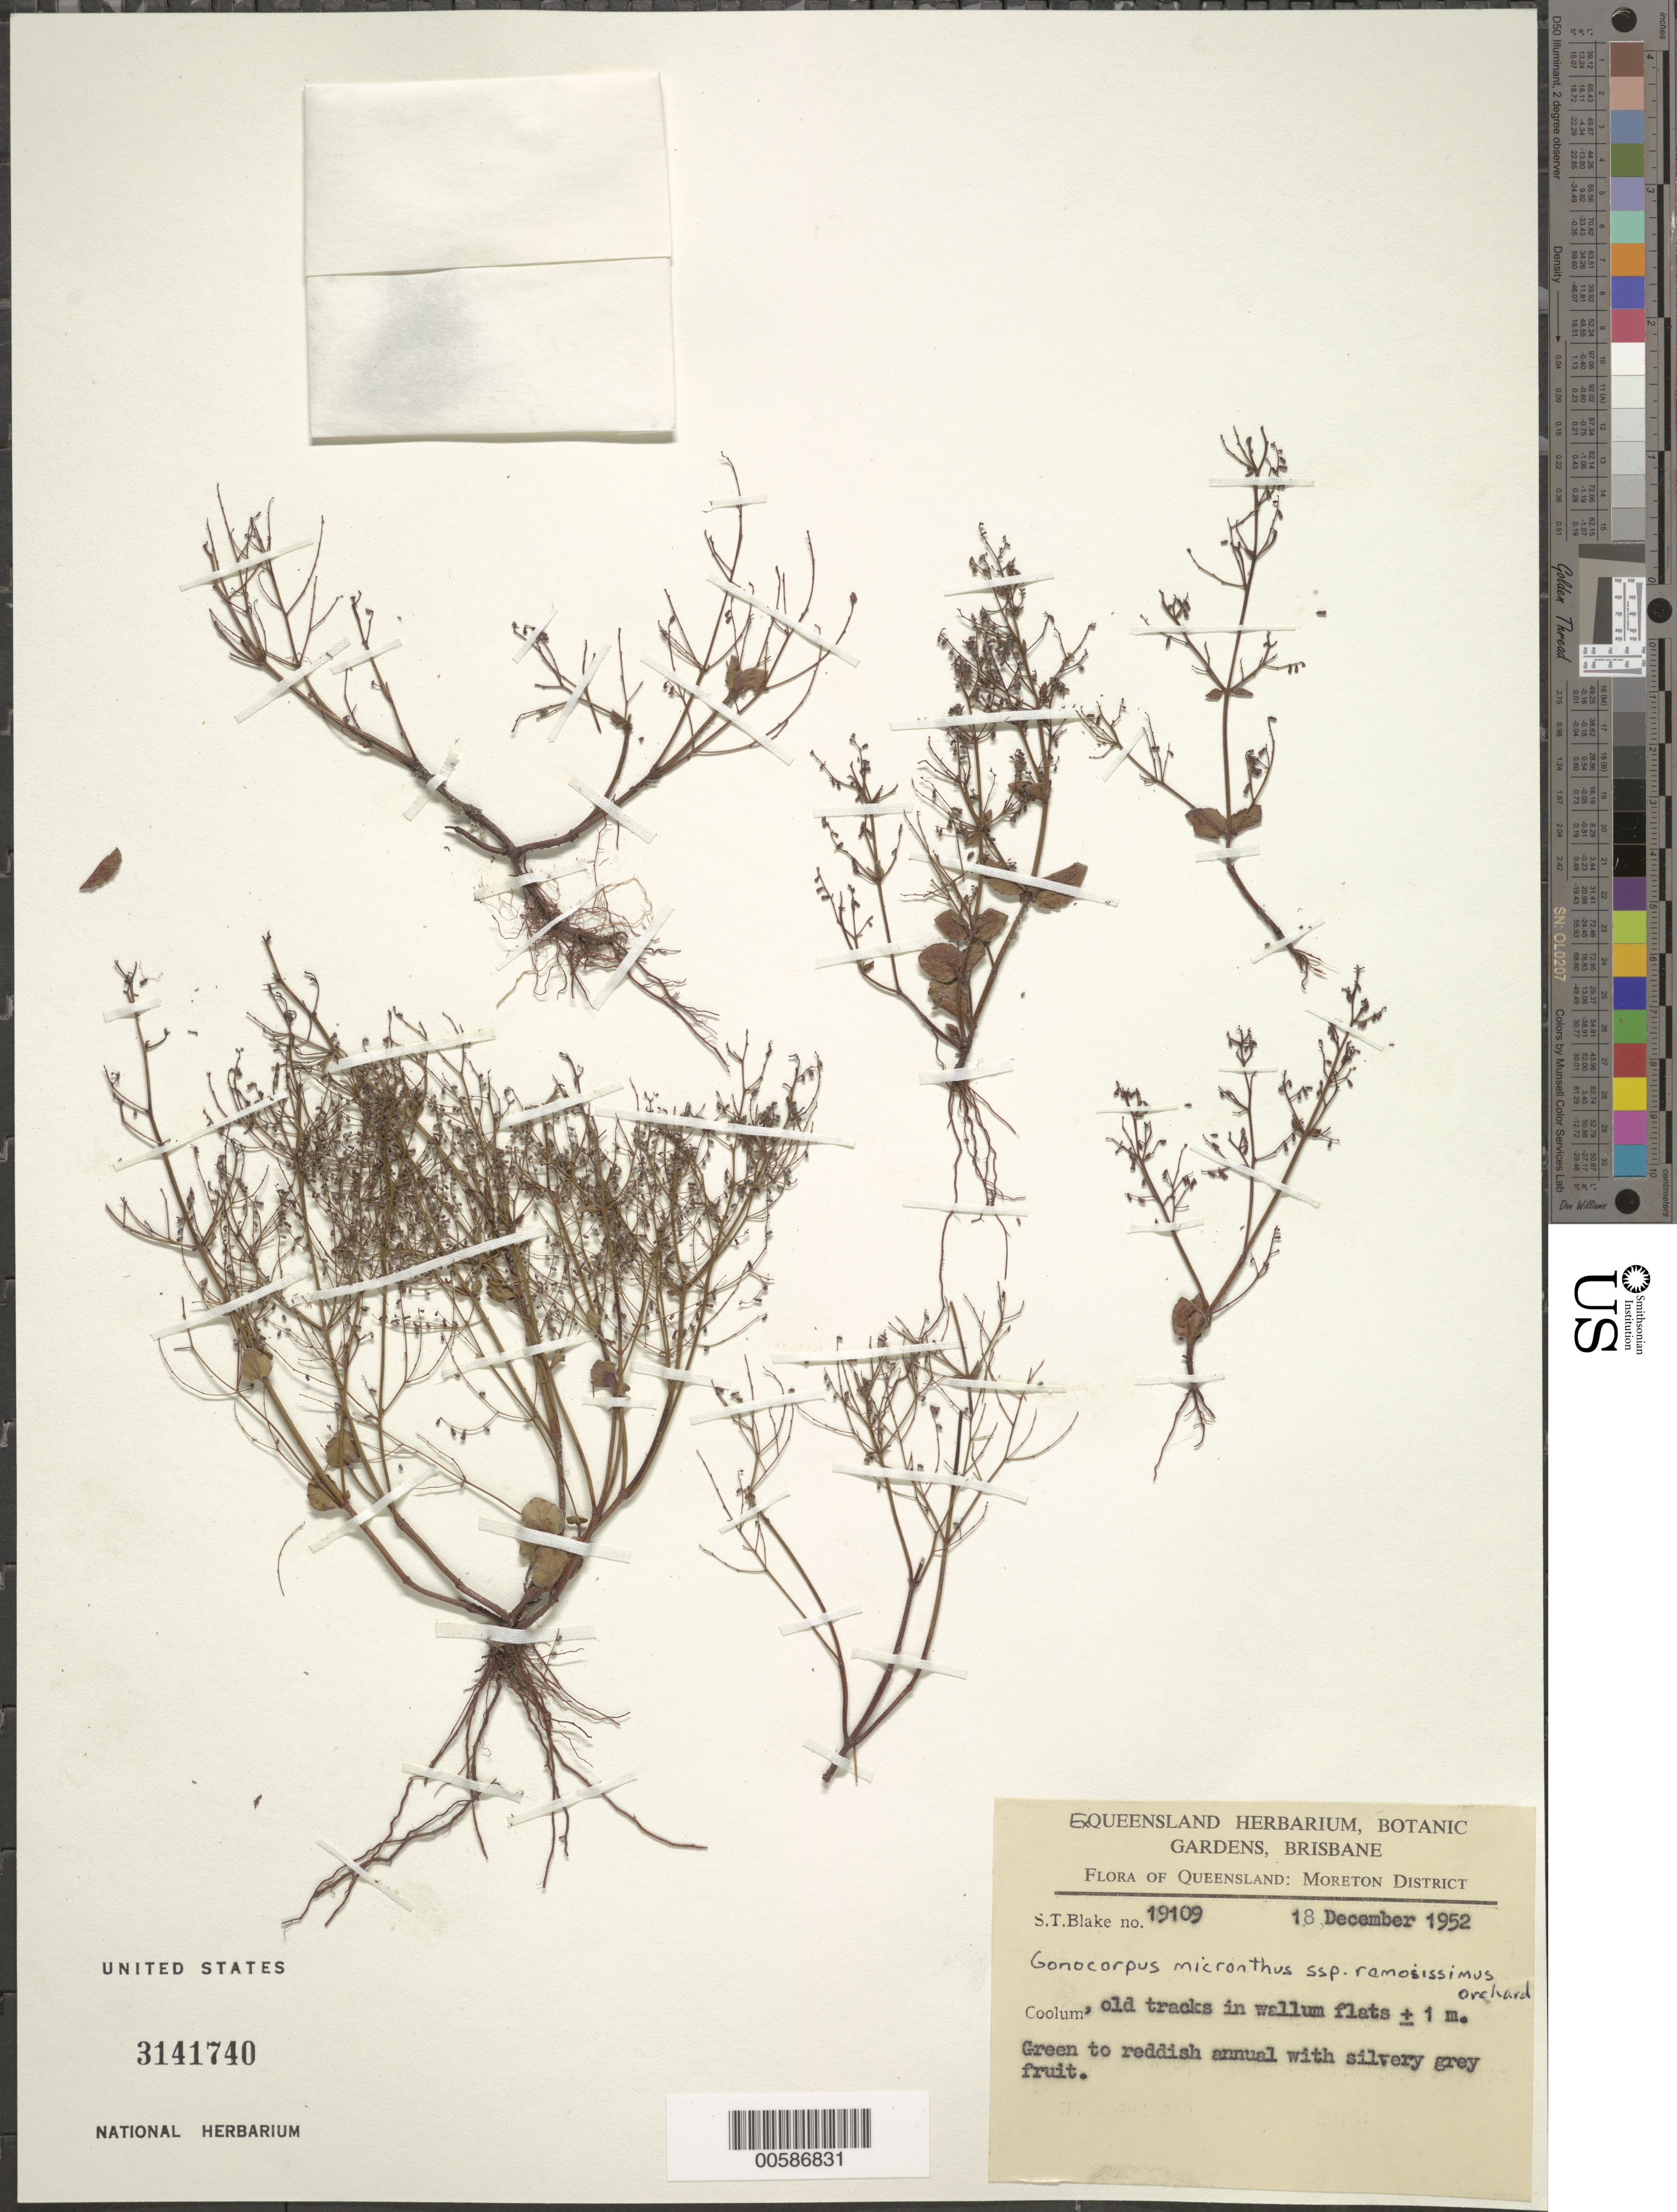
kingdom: Plantae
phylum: Tracheophyta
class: Magnoliopsida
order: Saxifragales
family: Haloragaceae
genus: Gonocarpus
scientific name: Gonocarpus micranthus subsp. ramosissimus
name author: Orchard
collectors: S. T. Blake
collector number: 19109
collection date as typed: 18 Dec 1952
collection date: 1952-12-18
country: Australia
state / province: Queensland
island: Moreton Island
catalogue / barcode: US 3141740